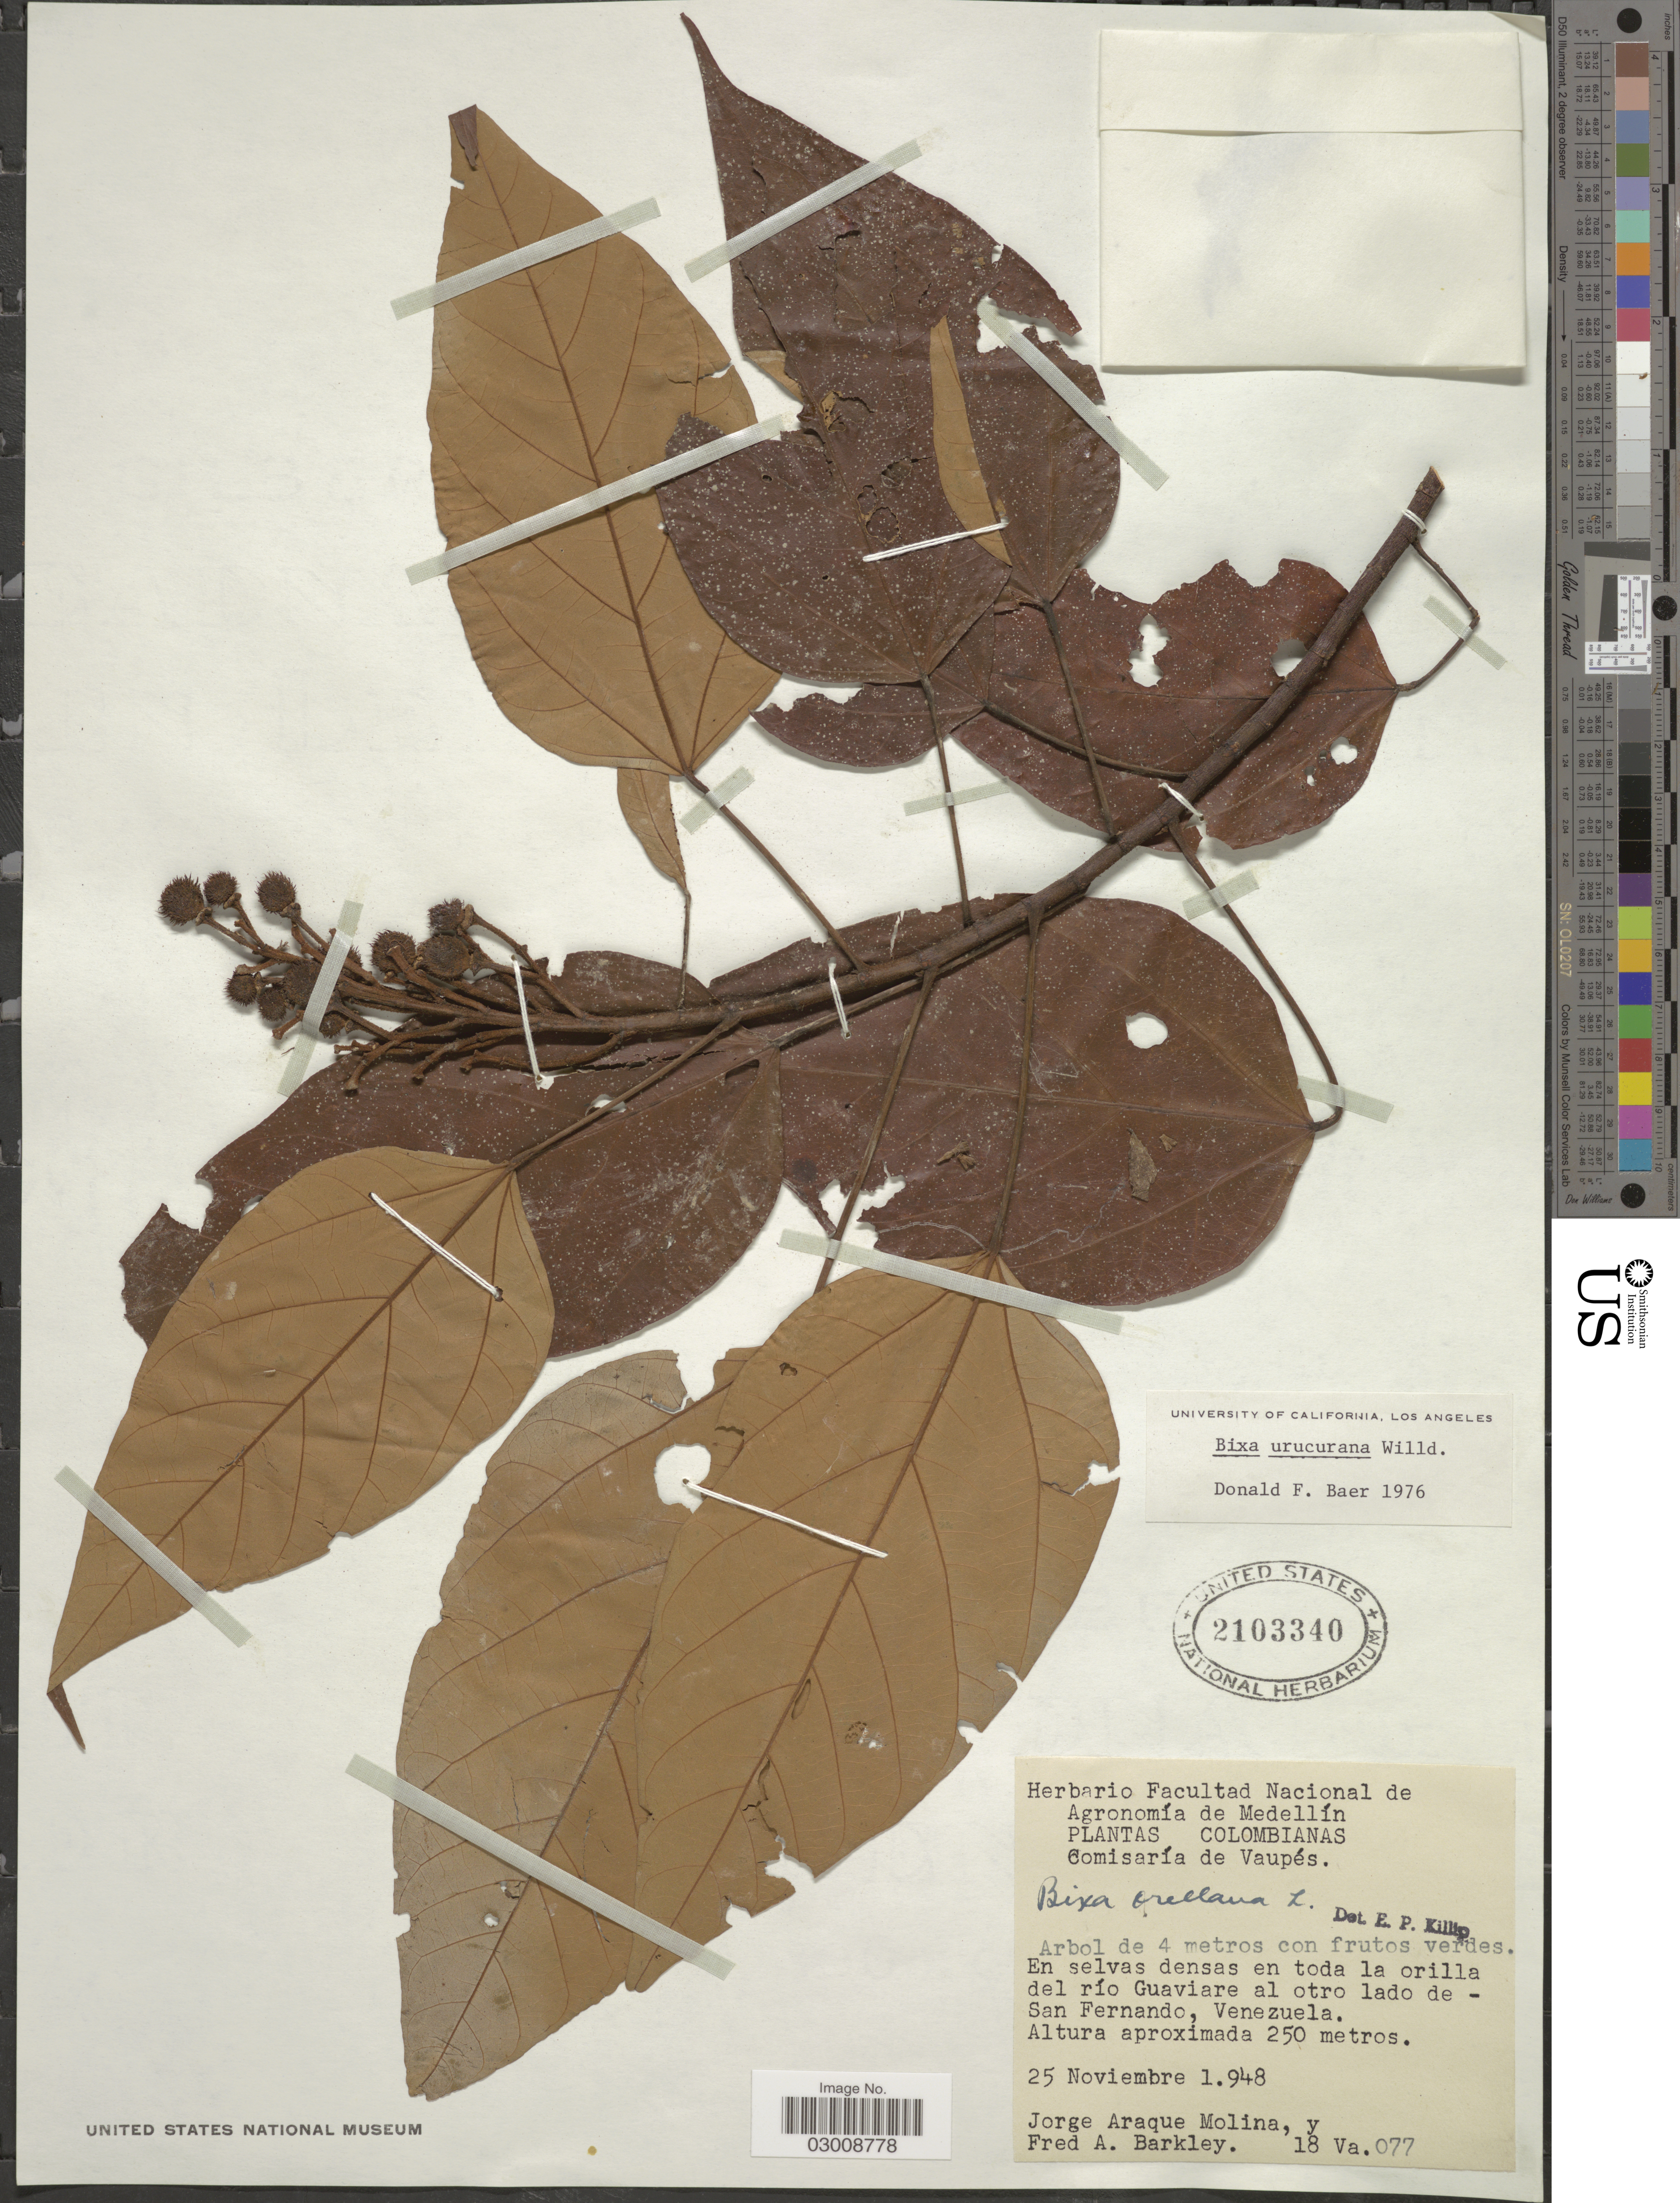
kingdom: Plantae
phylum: Tracheophyta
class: Magnoliopsida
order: Malvales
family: Bixaceae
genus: Bixa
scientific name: Bixa urucurana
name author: Willd.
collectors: J. A. Molina & F. A. Barkley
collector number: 18Va.077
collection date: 1948-11-25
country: Colombia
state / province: Vaupés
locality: Comisaría de Vaupés, En selvas densas en toda la orilla del río Guaviare al otro lado de San Fernando, Venezuela.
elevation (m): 250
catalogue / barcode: US 2103340